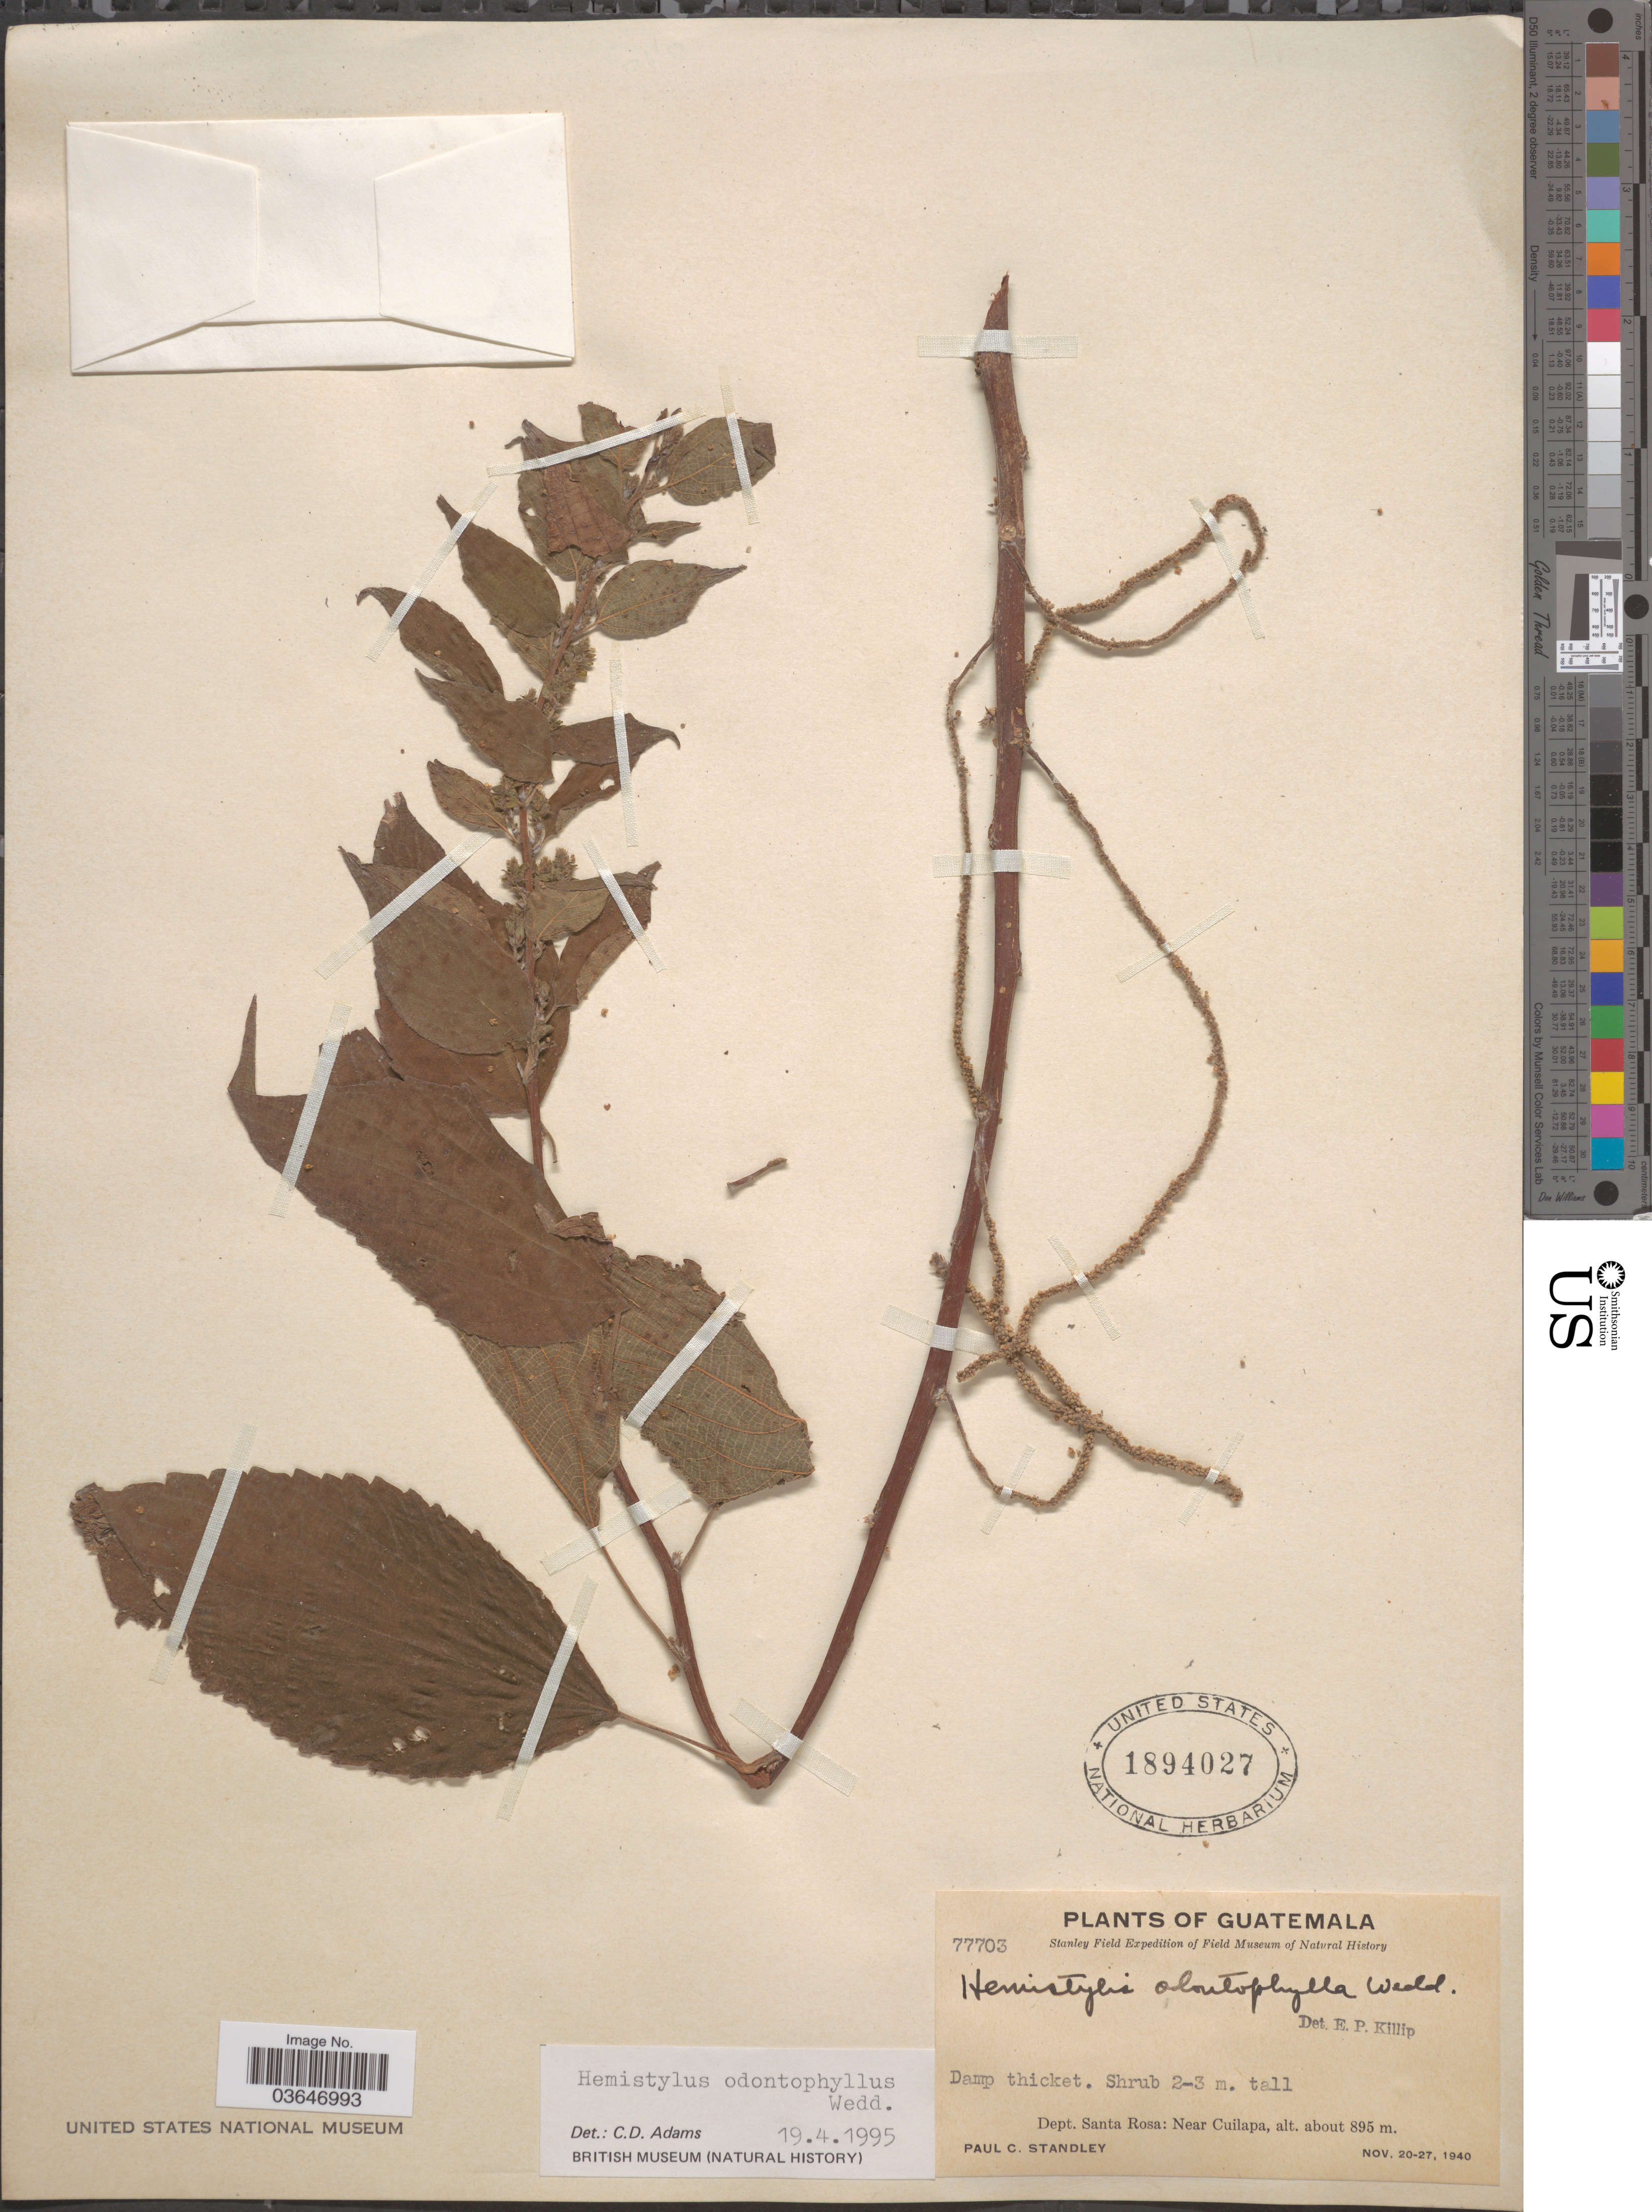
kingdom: Plantae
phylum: Tracheophyta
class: Magnoliopsida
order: Rosales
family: Urticaceae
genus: Hemistylus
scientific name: Hemistylus odontophylla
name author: Wedd. in DC.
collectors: P. C. Standley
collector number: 77703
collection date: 1940-11-20/1940-11-27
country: Guatemala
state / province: Santa Rosa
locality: Dept. Santa Rosa: Near Cuilapa.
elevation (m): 895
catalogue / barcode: US 1894027